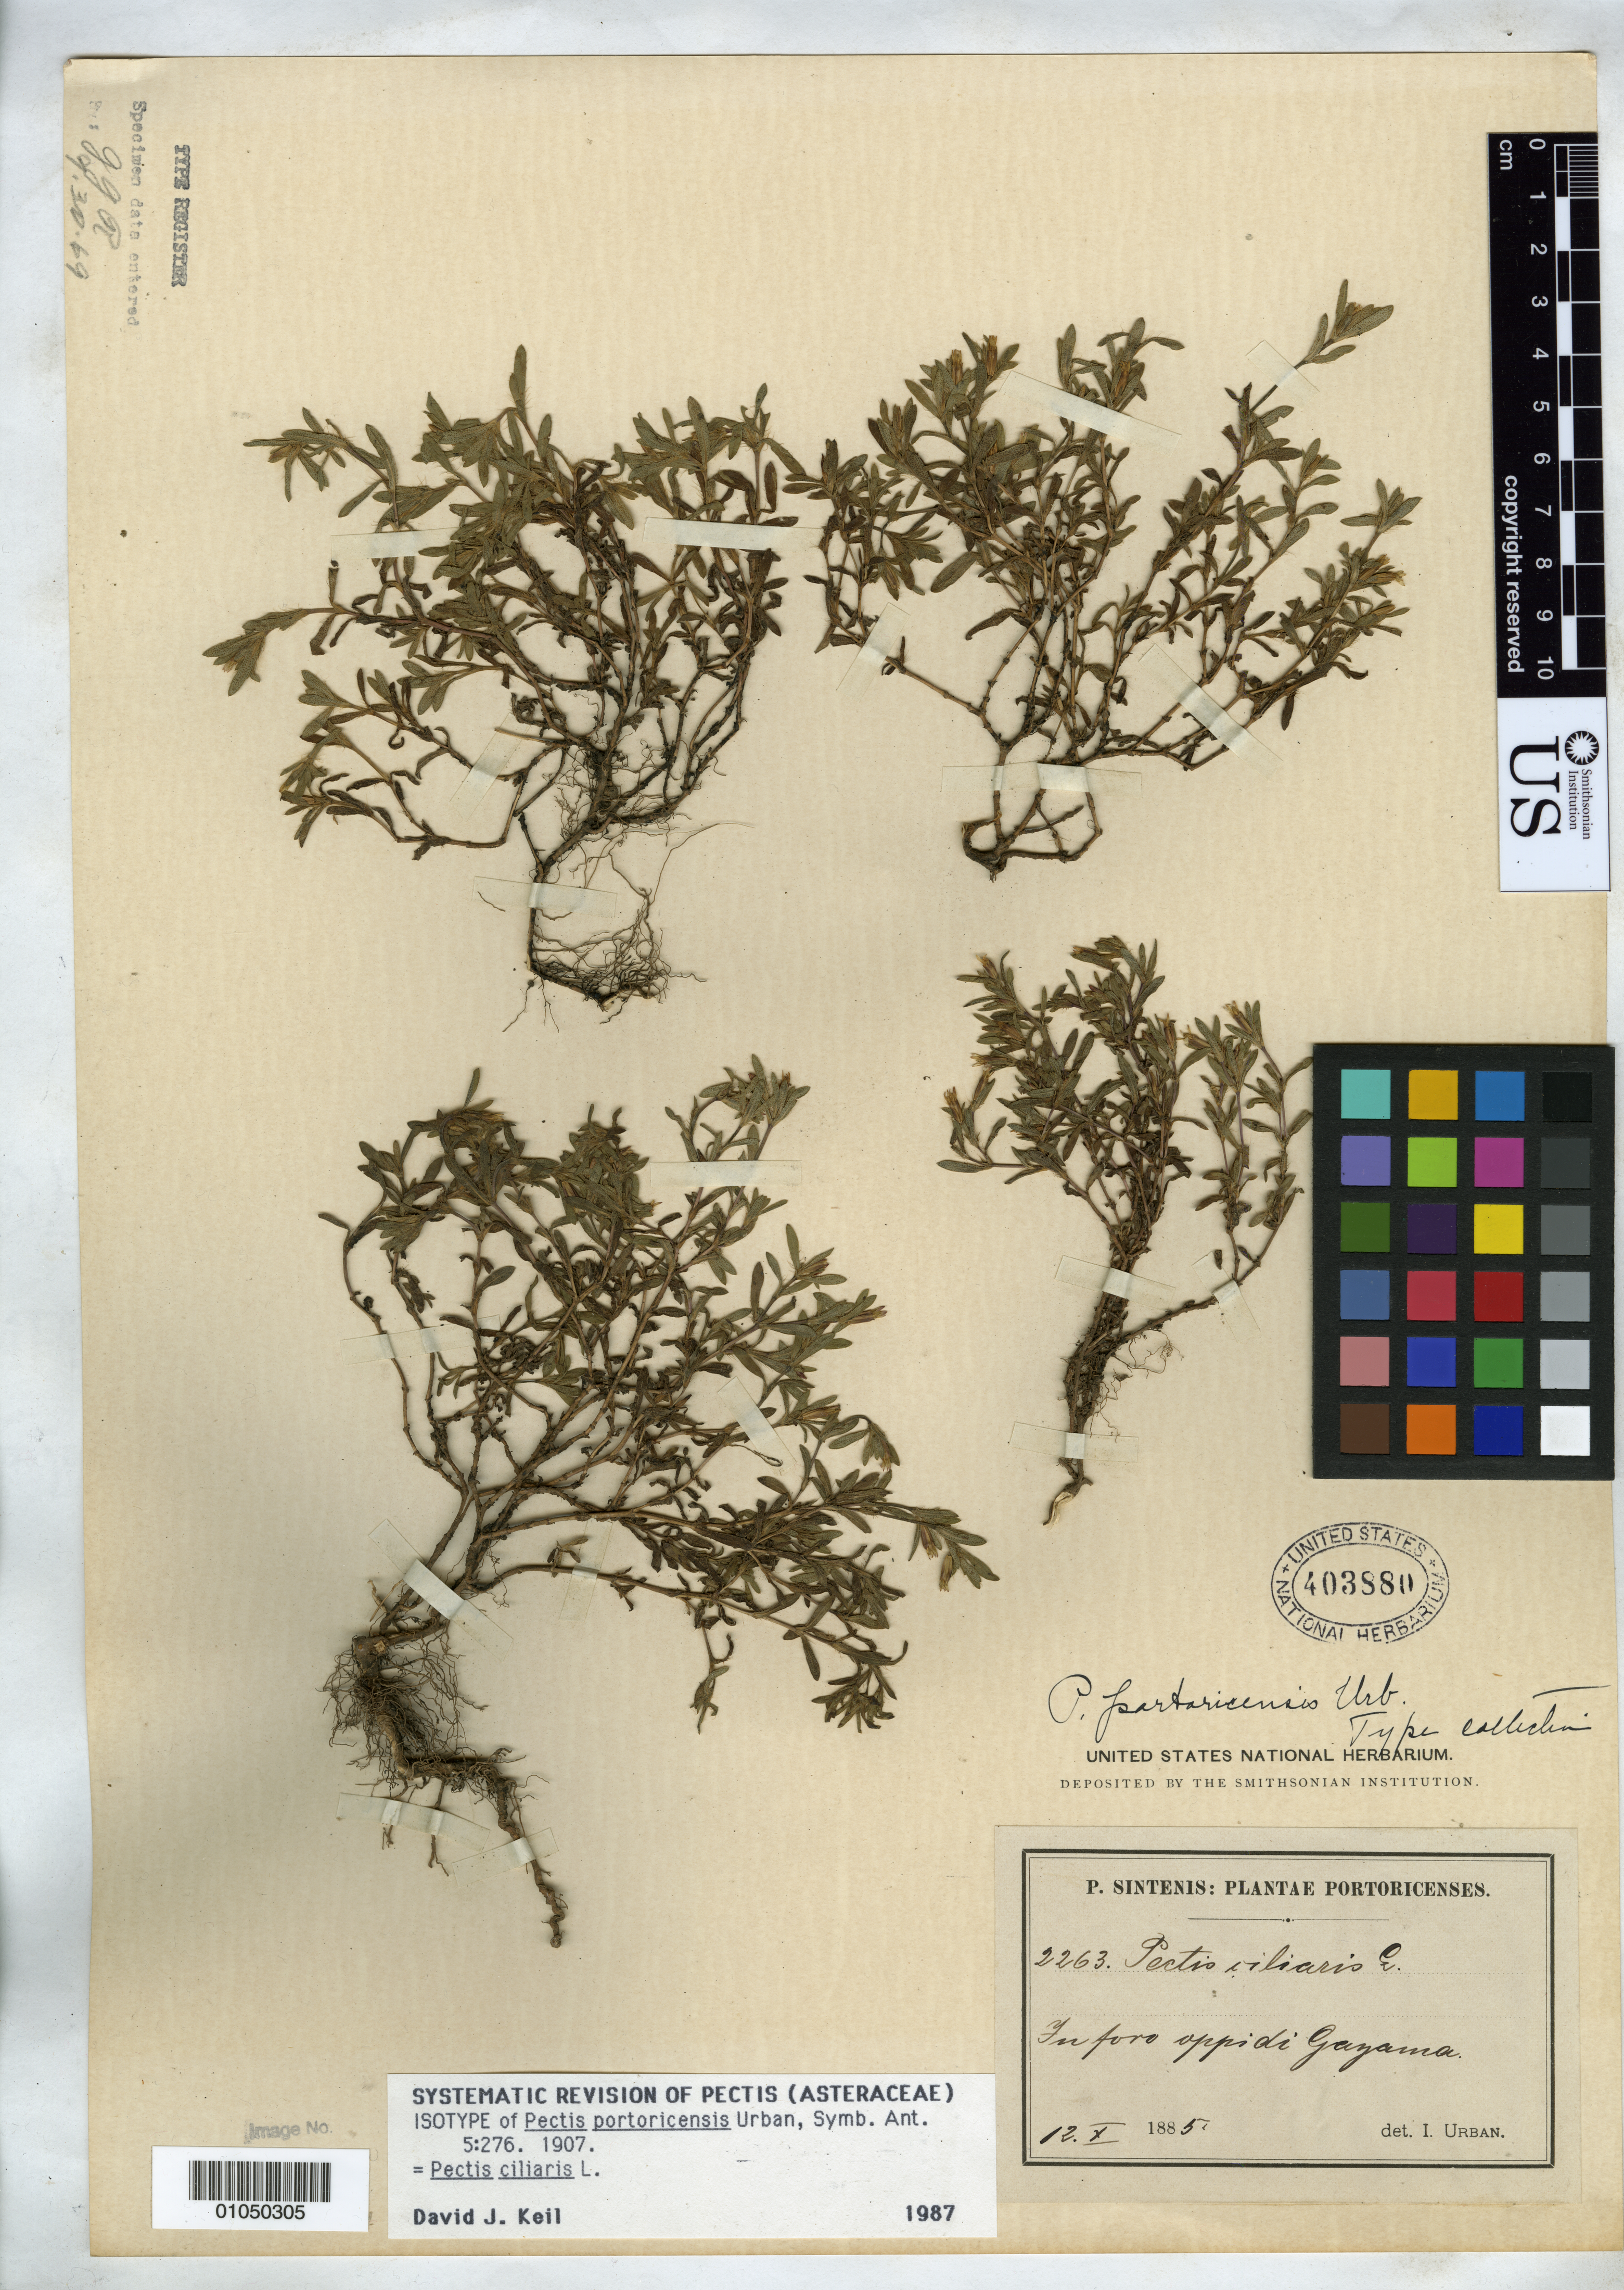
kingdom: Plantae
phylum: Tracheophyta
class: Magnoliopsida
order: Asterales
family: Asteraceae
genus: Pectis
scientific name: Pectis portoricensis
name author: Urb.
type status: Isotype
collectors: P. Sintenis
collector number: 2263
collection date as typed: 12 Oct 1885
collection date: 1885-10-12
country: Puerto Rico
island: Greater Antilles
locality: Guayama.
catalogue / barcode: US 403880